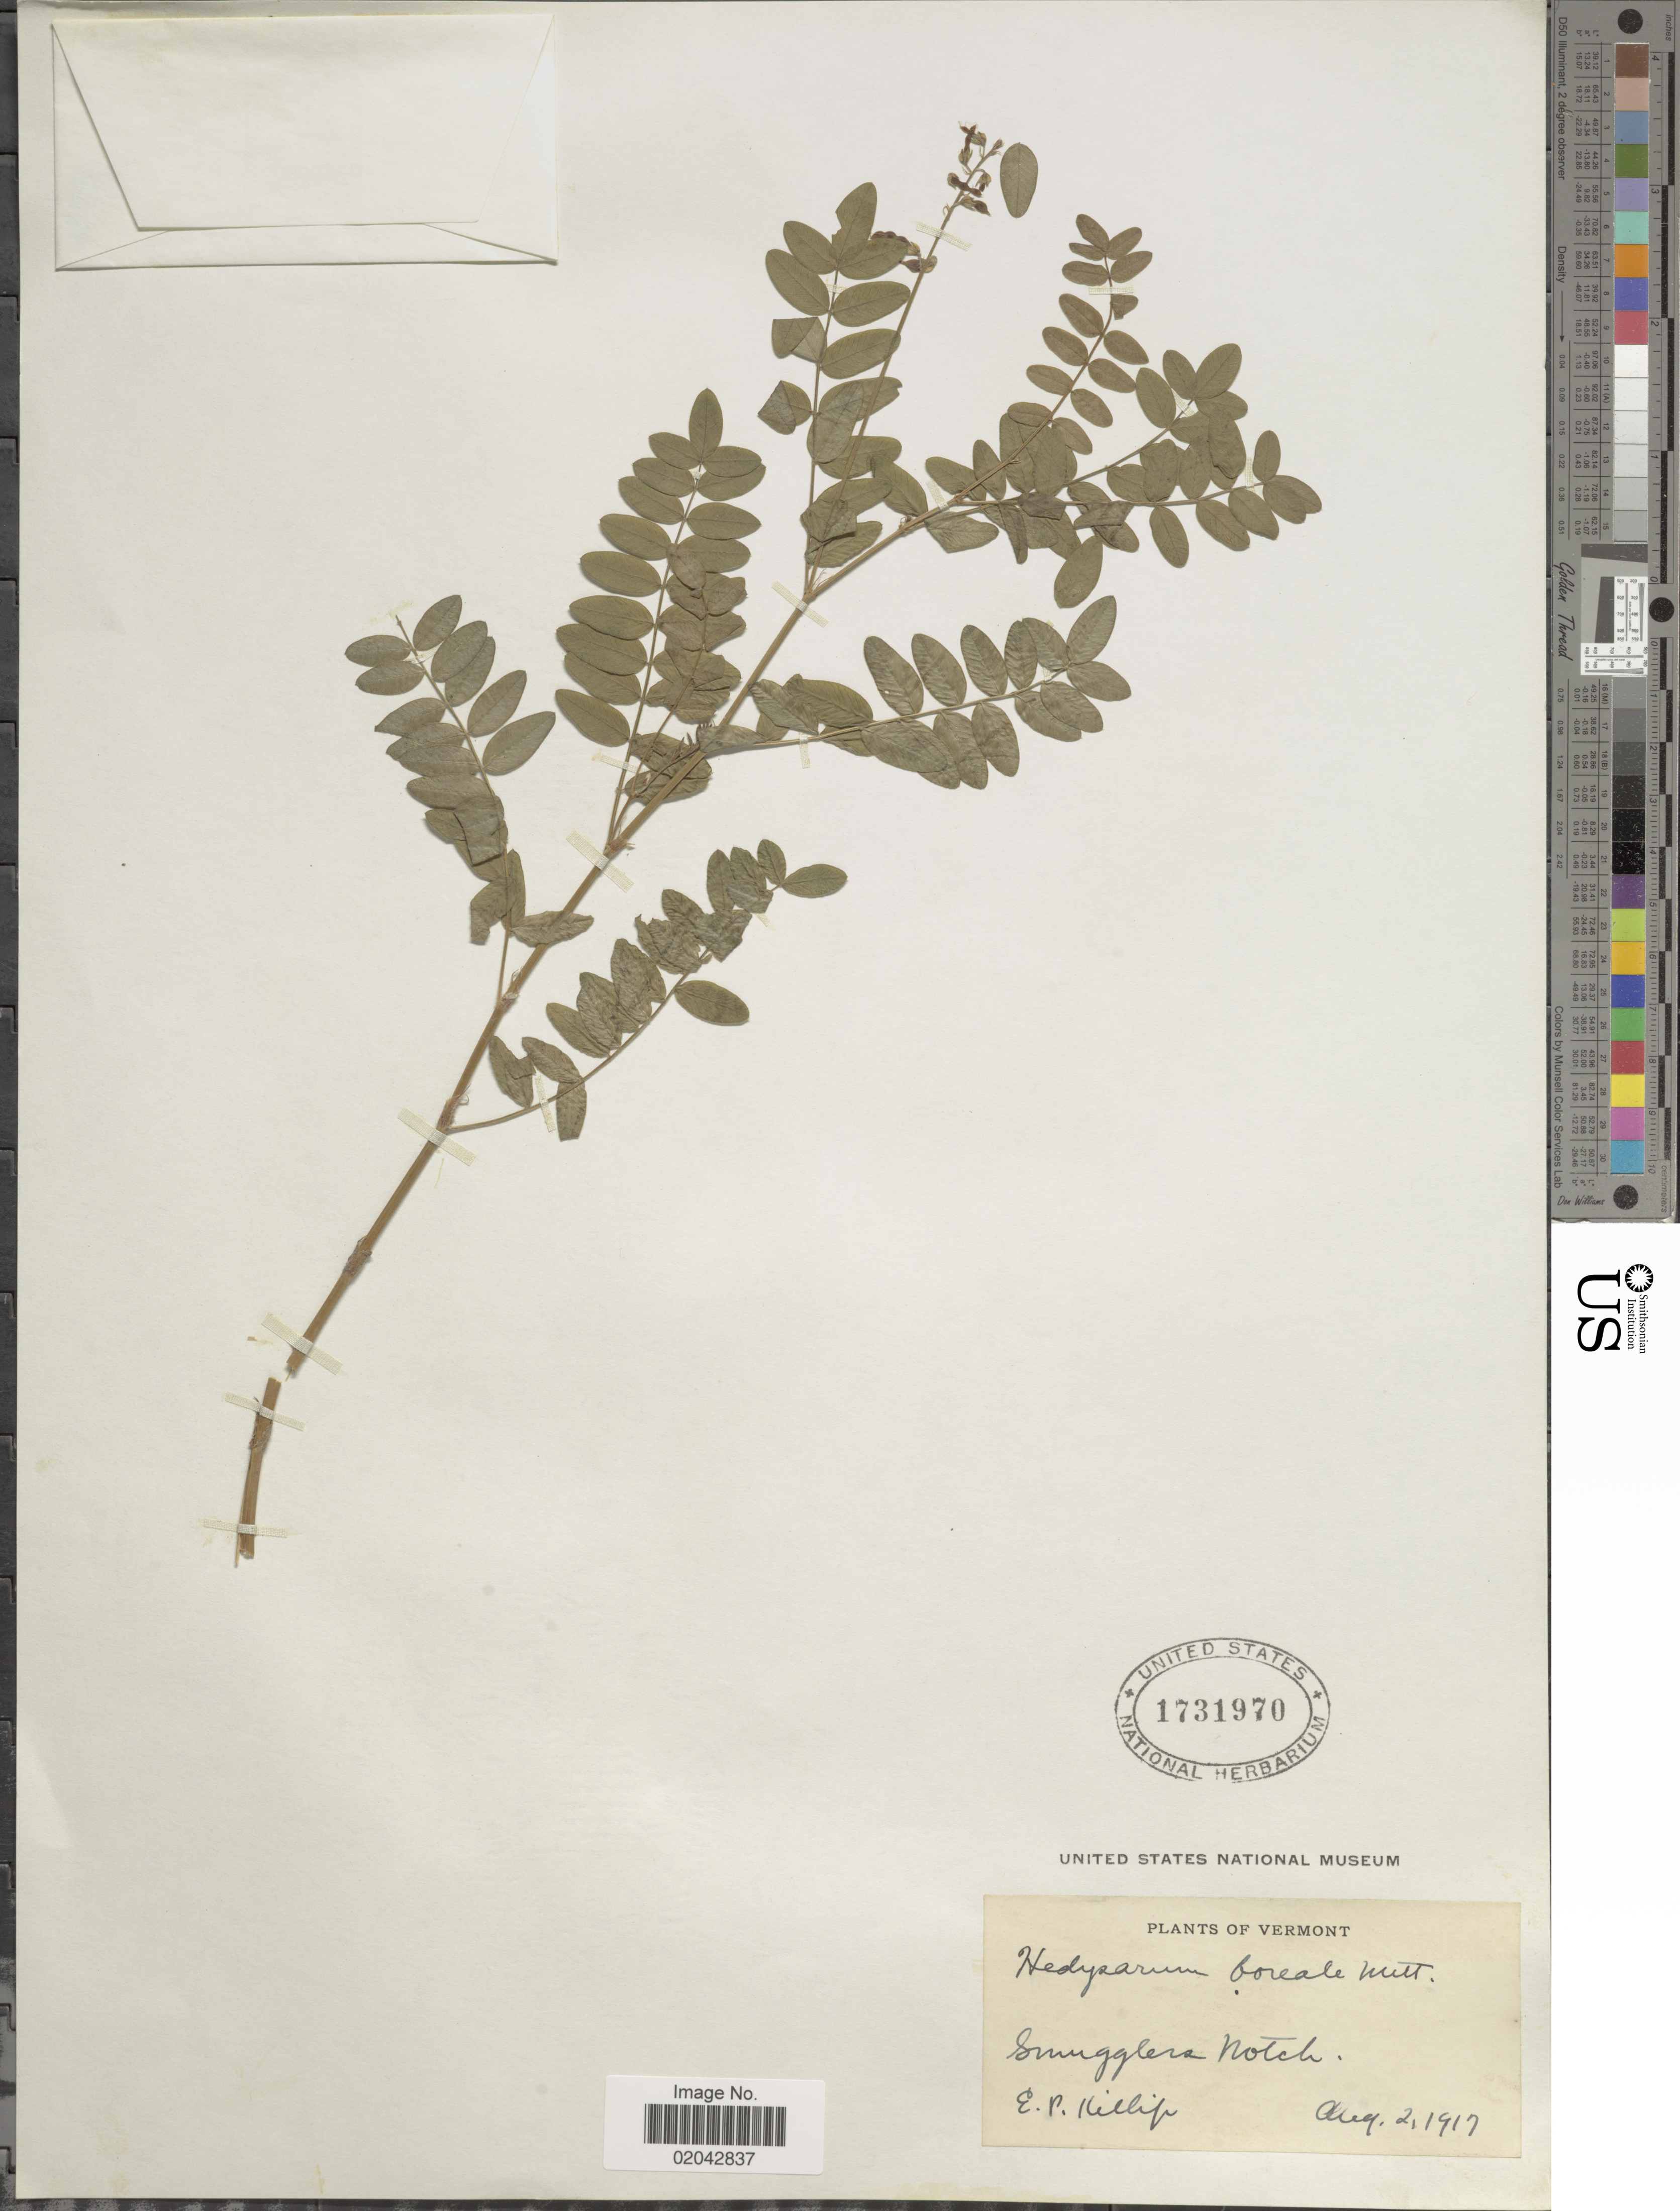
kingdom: Plantae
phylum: Tracheophyta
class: Magnoliopsida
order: Fabales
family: Fabaceae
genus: Hedysarum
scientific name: Hedysarum sp.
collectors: E. P. Killip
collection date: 1917-08-02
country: United States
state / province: Vermont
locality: Smugglers Notch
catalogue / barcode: US 1731970